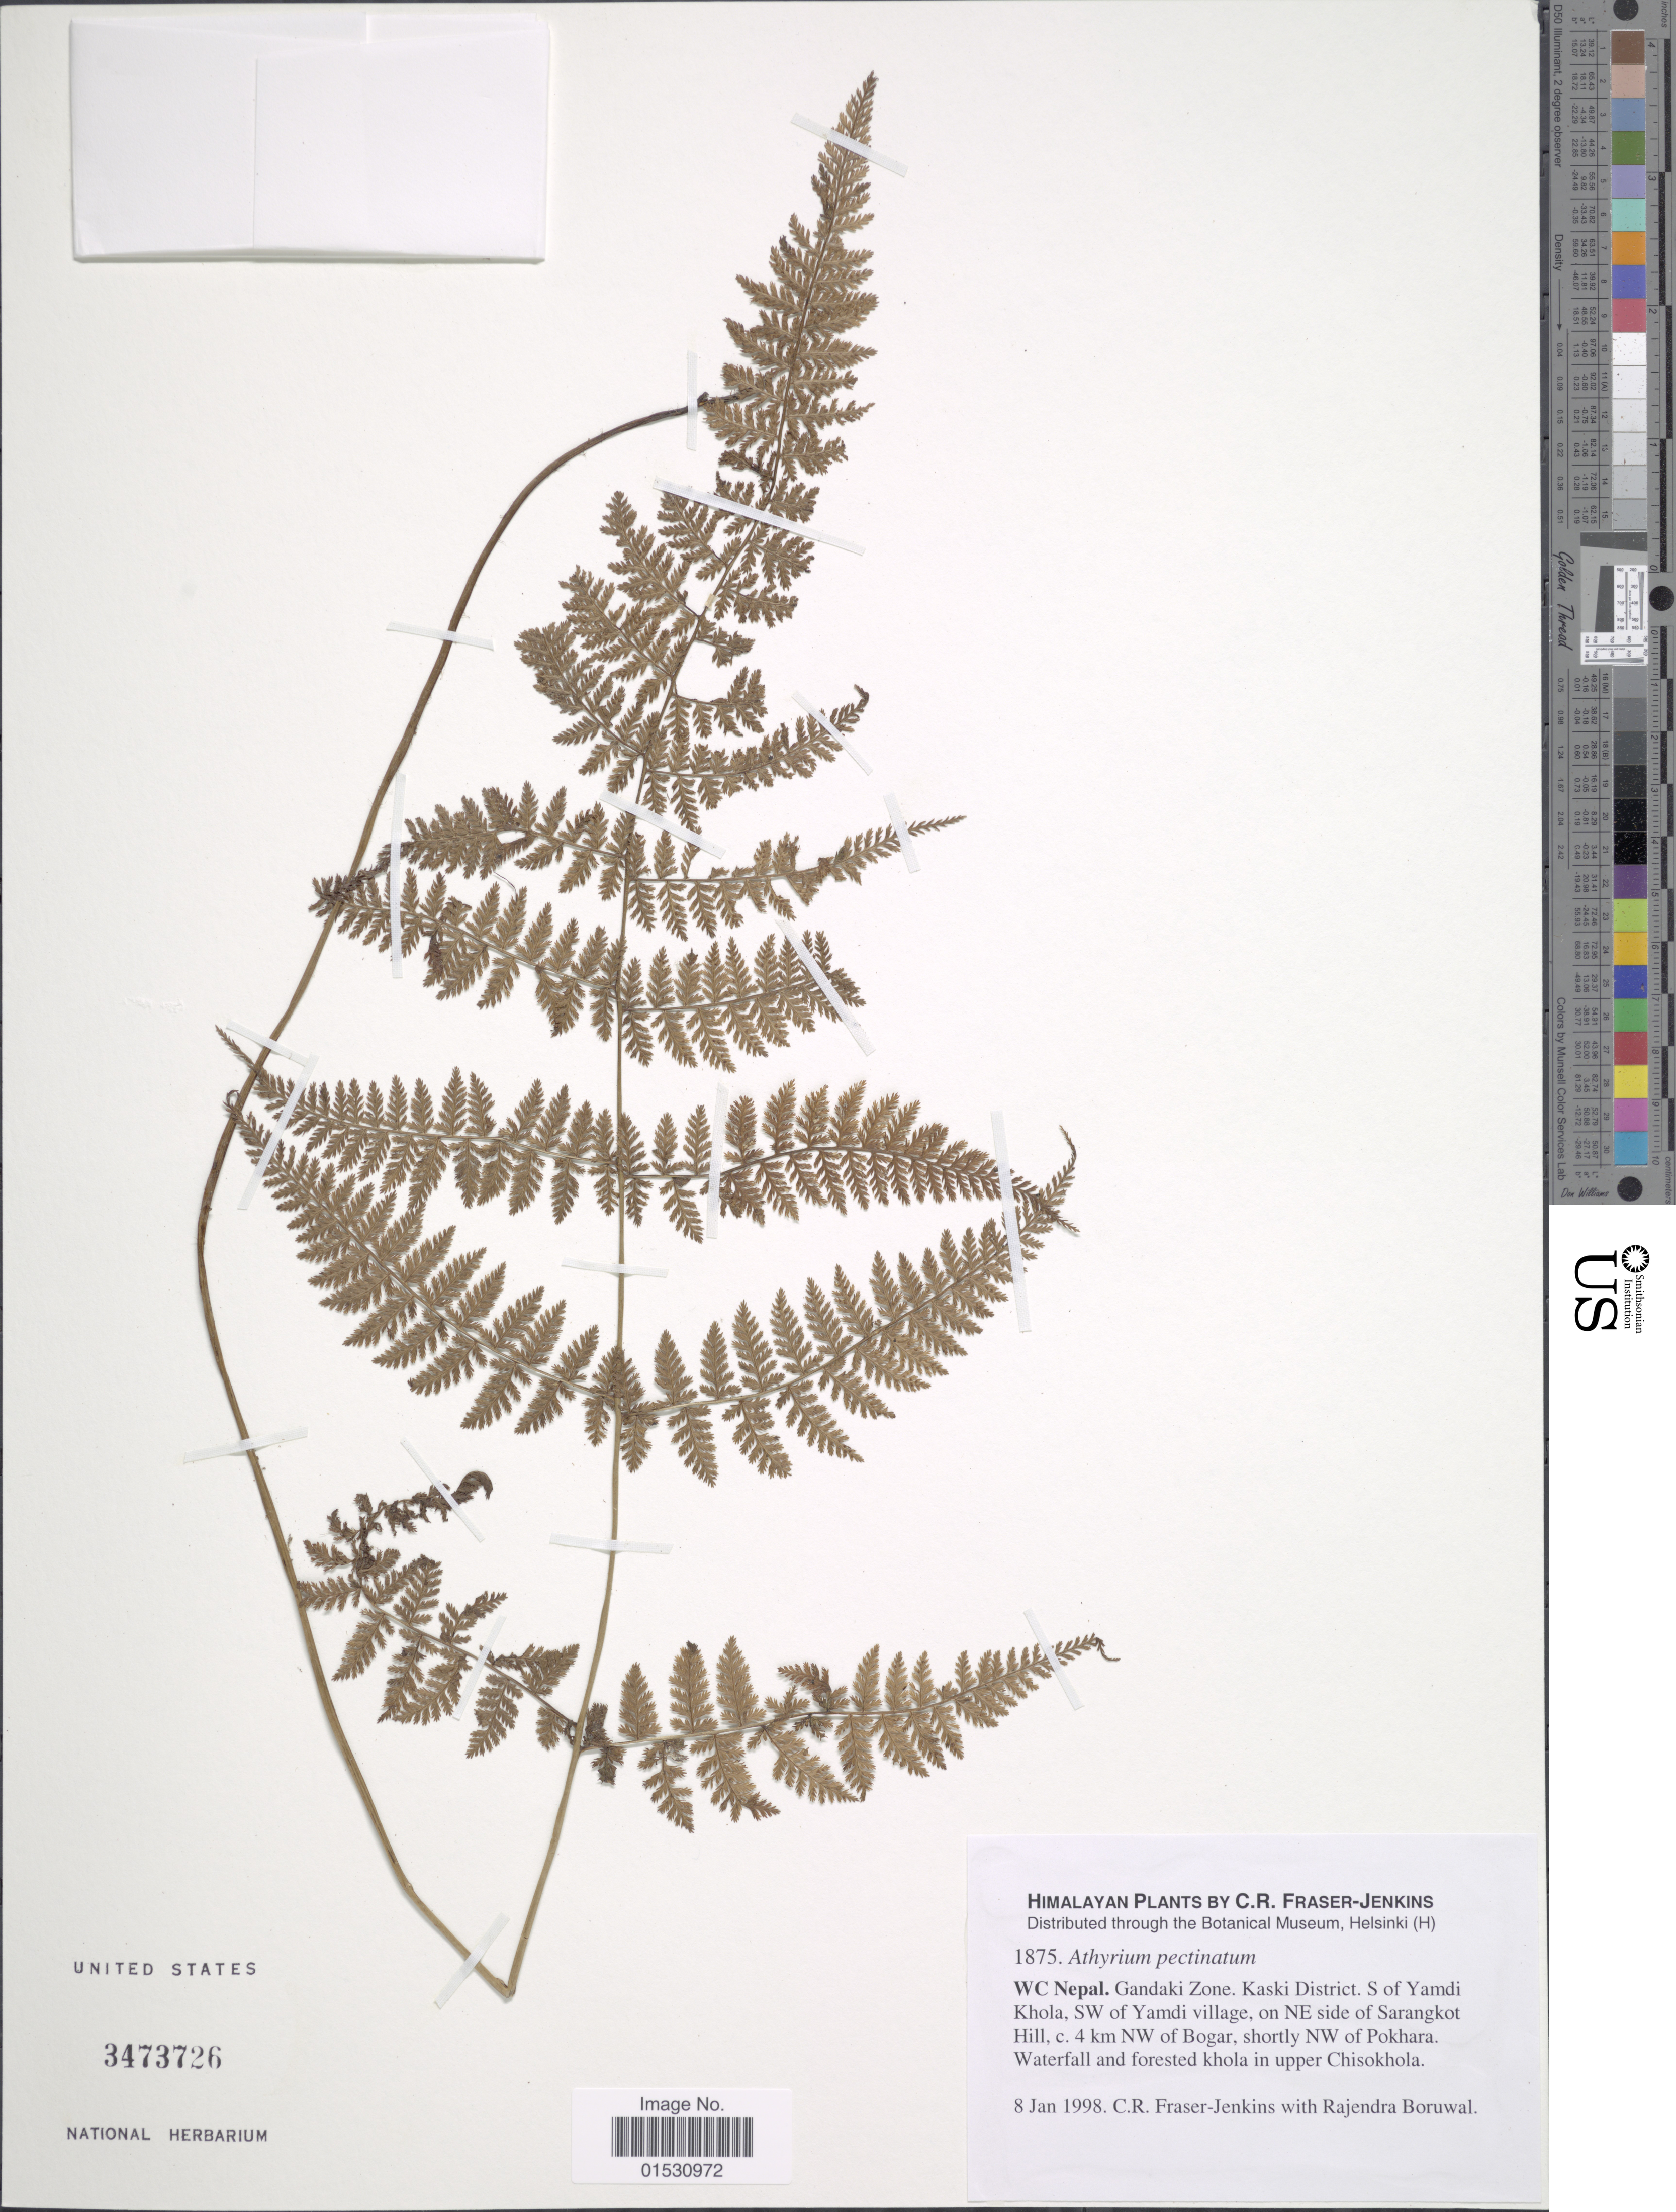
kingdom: Plantae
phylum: Tracheophyta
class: Polypodiopsida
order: Polypodiales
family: Athyriaceae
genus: Athyrium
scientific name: Athyrium pectinatum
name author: (Wall. ex C. Hope) C. Presl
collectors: C. R. Fraser-Jenkins & R. Boruwal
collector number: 1875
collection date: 1998-01-08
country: Nepal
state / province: Gandaki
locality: Himalayan. WC Nepal. Gandaki Zone. Kaski District. S of Yamdi Khola, SW of Yamdi village, on NE side of Sarangkot Hill, c. 4 km NW of Bogar, shortly NW of Pokhara. Waterfall and forested khola in upper Chisokhola.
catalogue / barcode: US 3473726